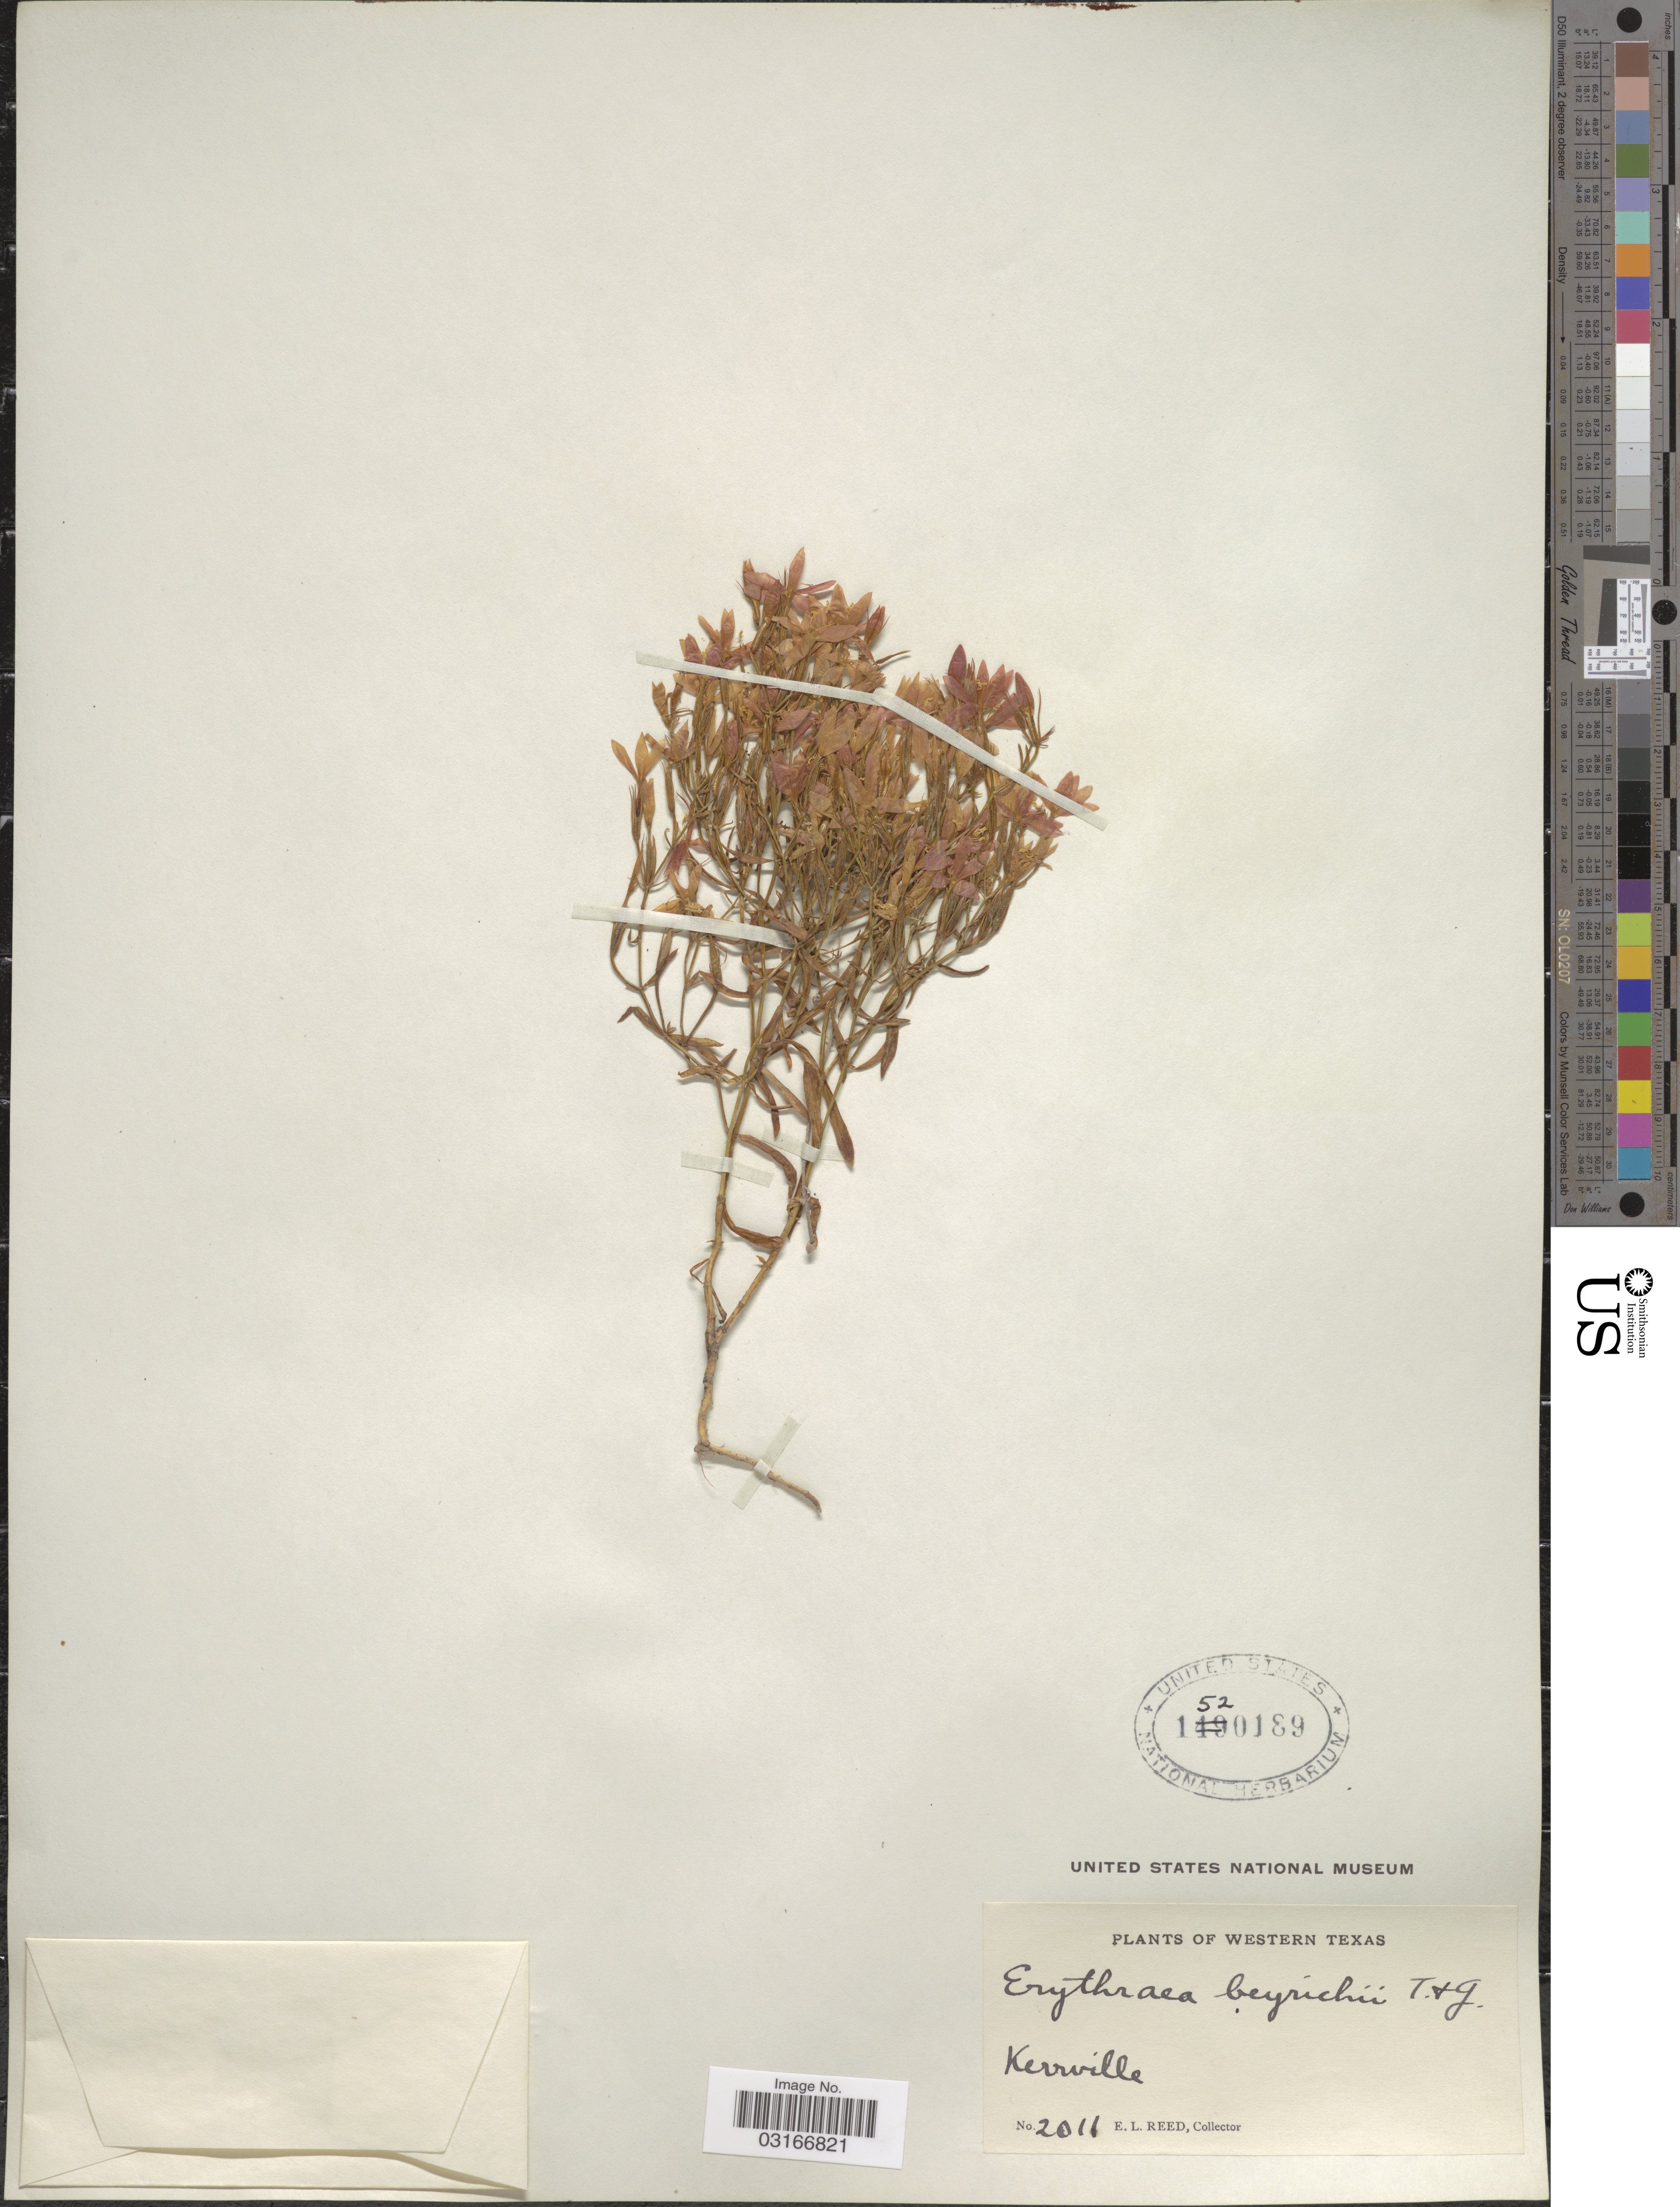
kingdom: Plantae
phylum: Tracheophyta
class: Magnoliopsida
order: Gentianales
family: Gentianaceae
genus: Centaurium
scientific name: Centaurium beyrichii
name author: (Torr.) B.L. Rob.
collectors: E. Reed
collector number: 2011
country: United States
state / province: Texas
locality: Western Texas. Kerrville.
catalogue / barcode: US 1520189